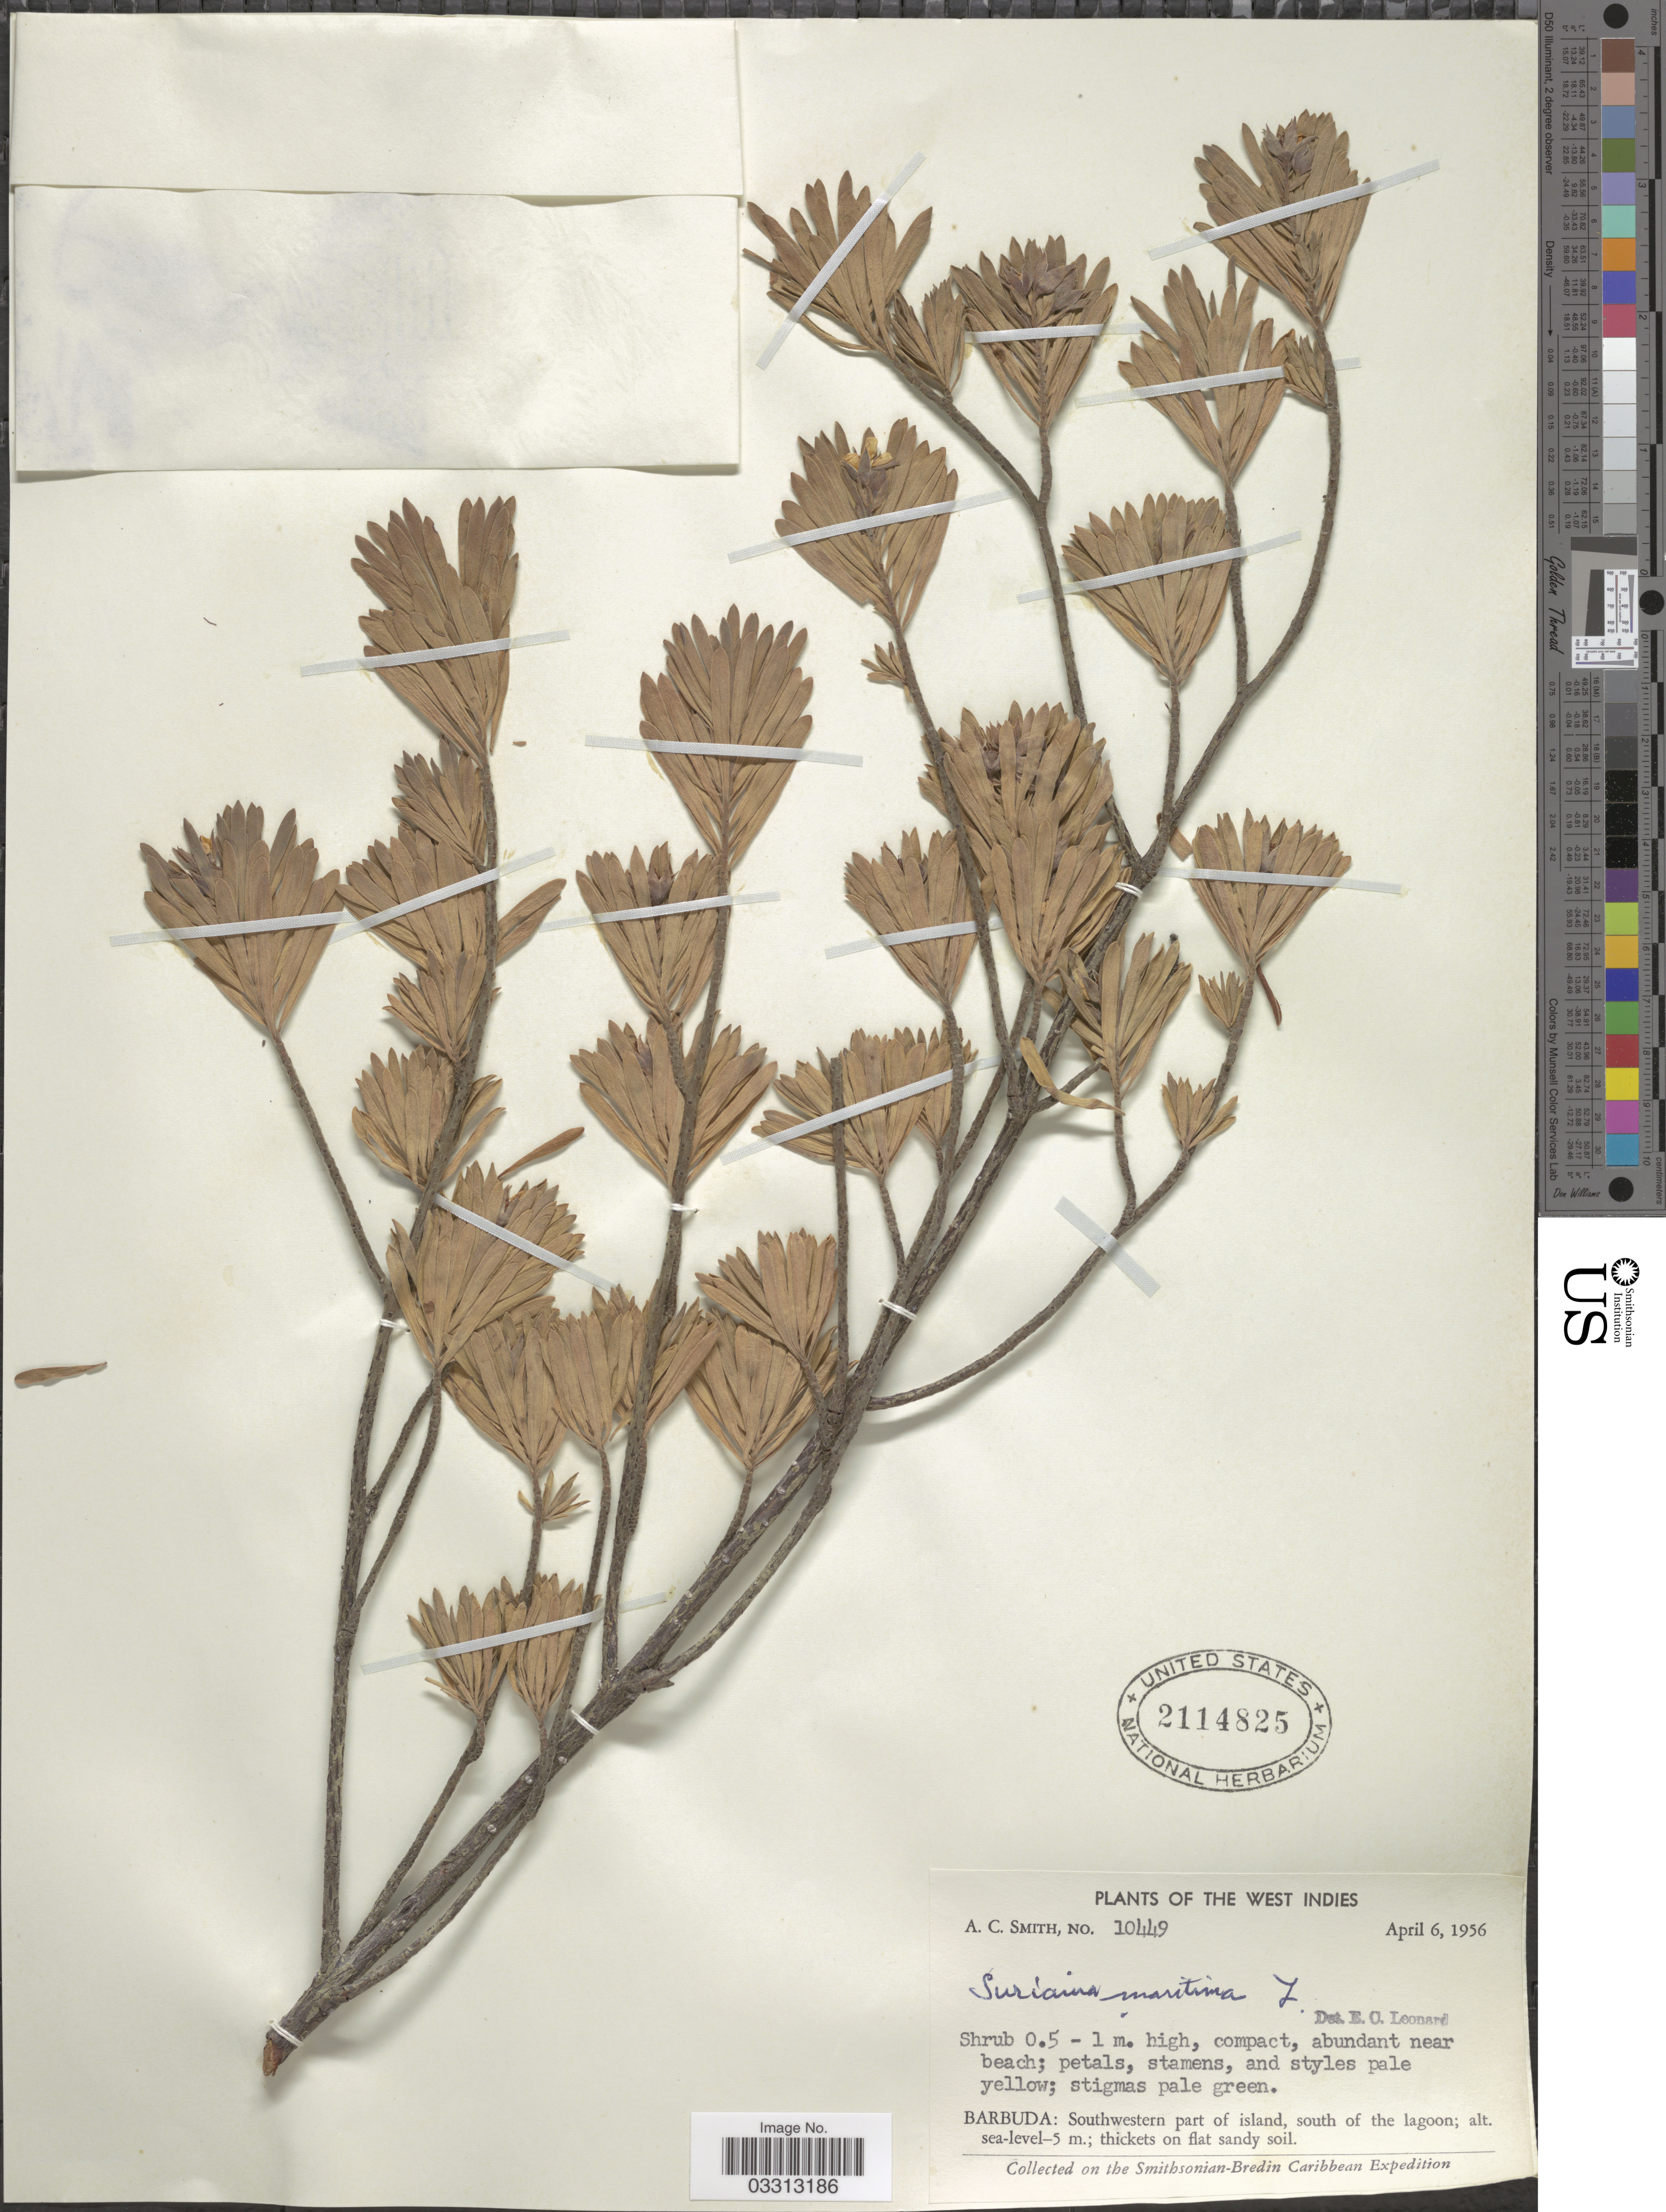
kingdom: Plantae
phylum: Tracheophyta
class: Magnoliopsida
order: Fabales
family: Surianaceae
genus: Suriana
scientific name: Suriana maritima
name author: L.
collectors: A. C. Smith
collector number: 10449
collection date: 1956-04-06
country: Antigua and Barbuda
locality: The West Indies. Barbuda: Southwestern part of island, south of the lagoon.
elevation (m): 0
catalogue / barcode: US 2114825